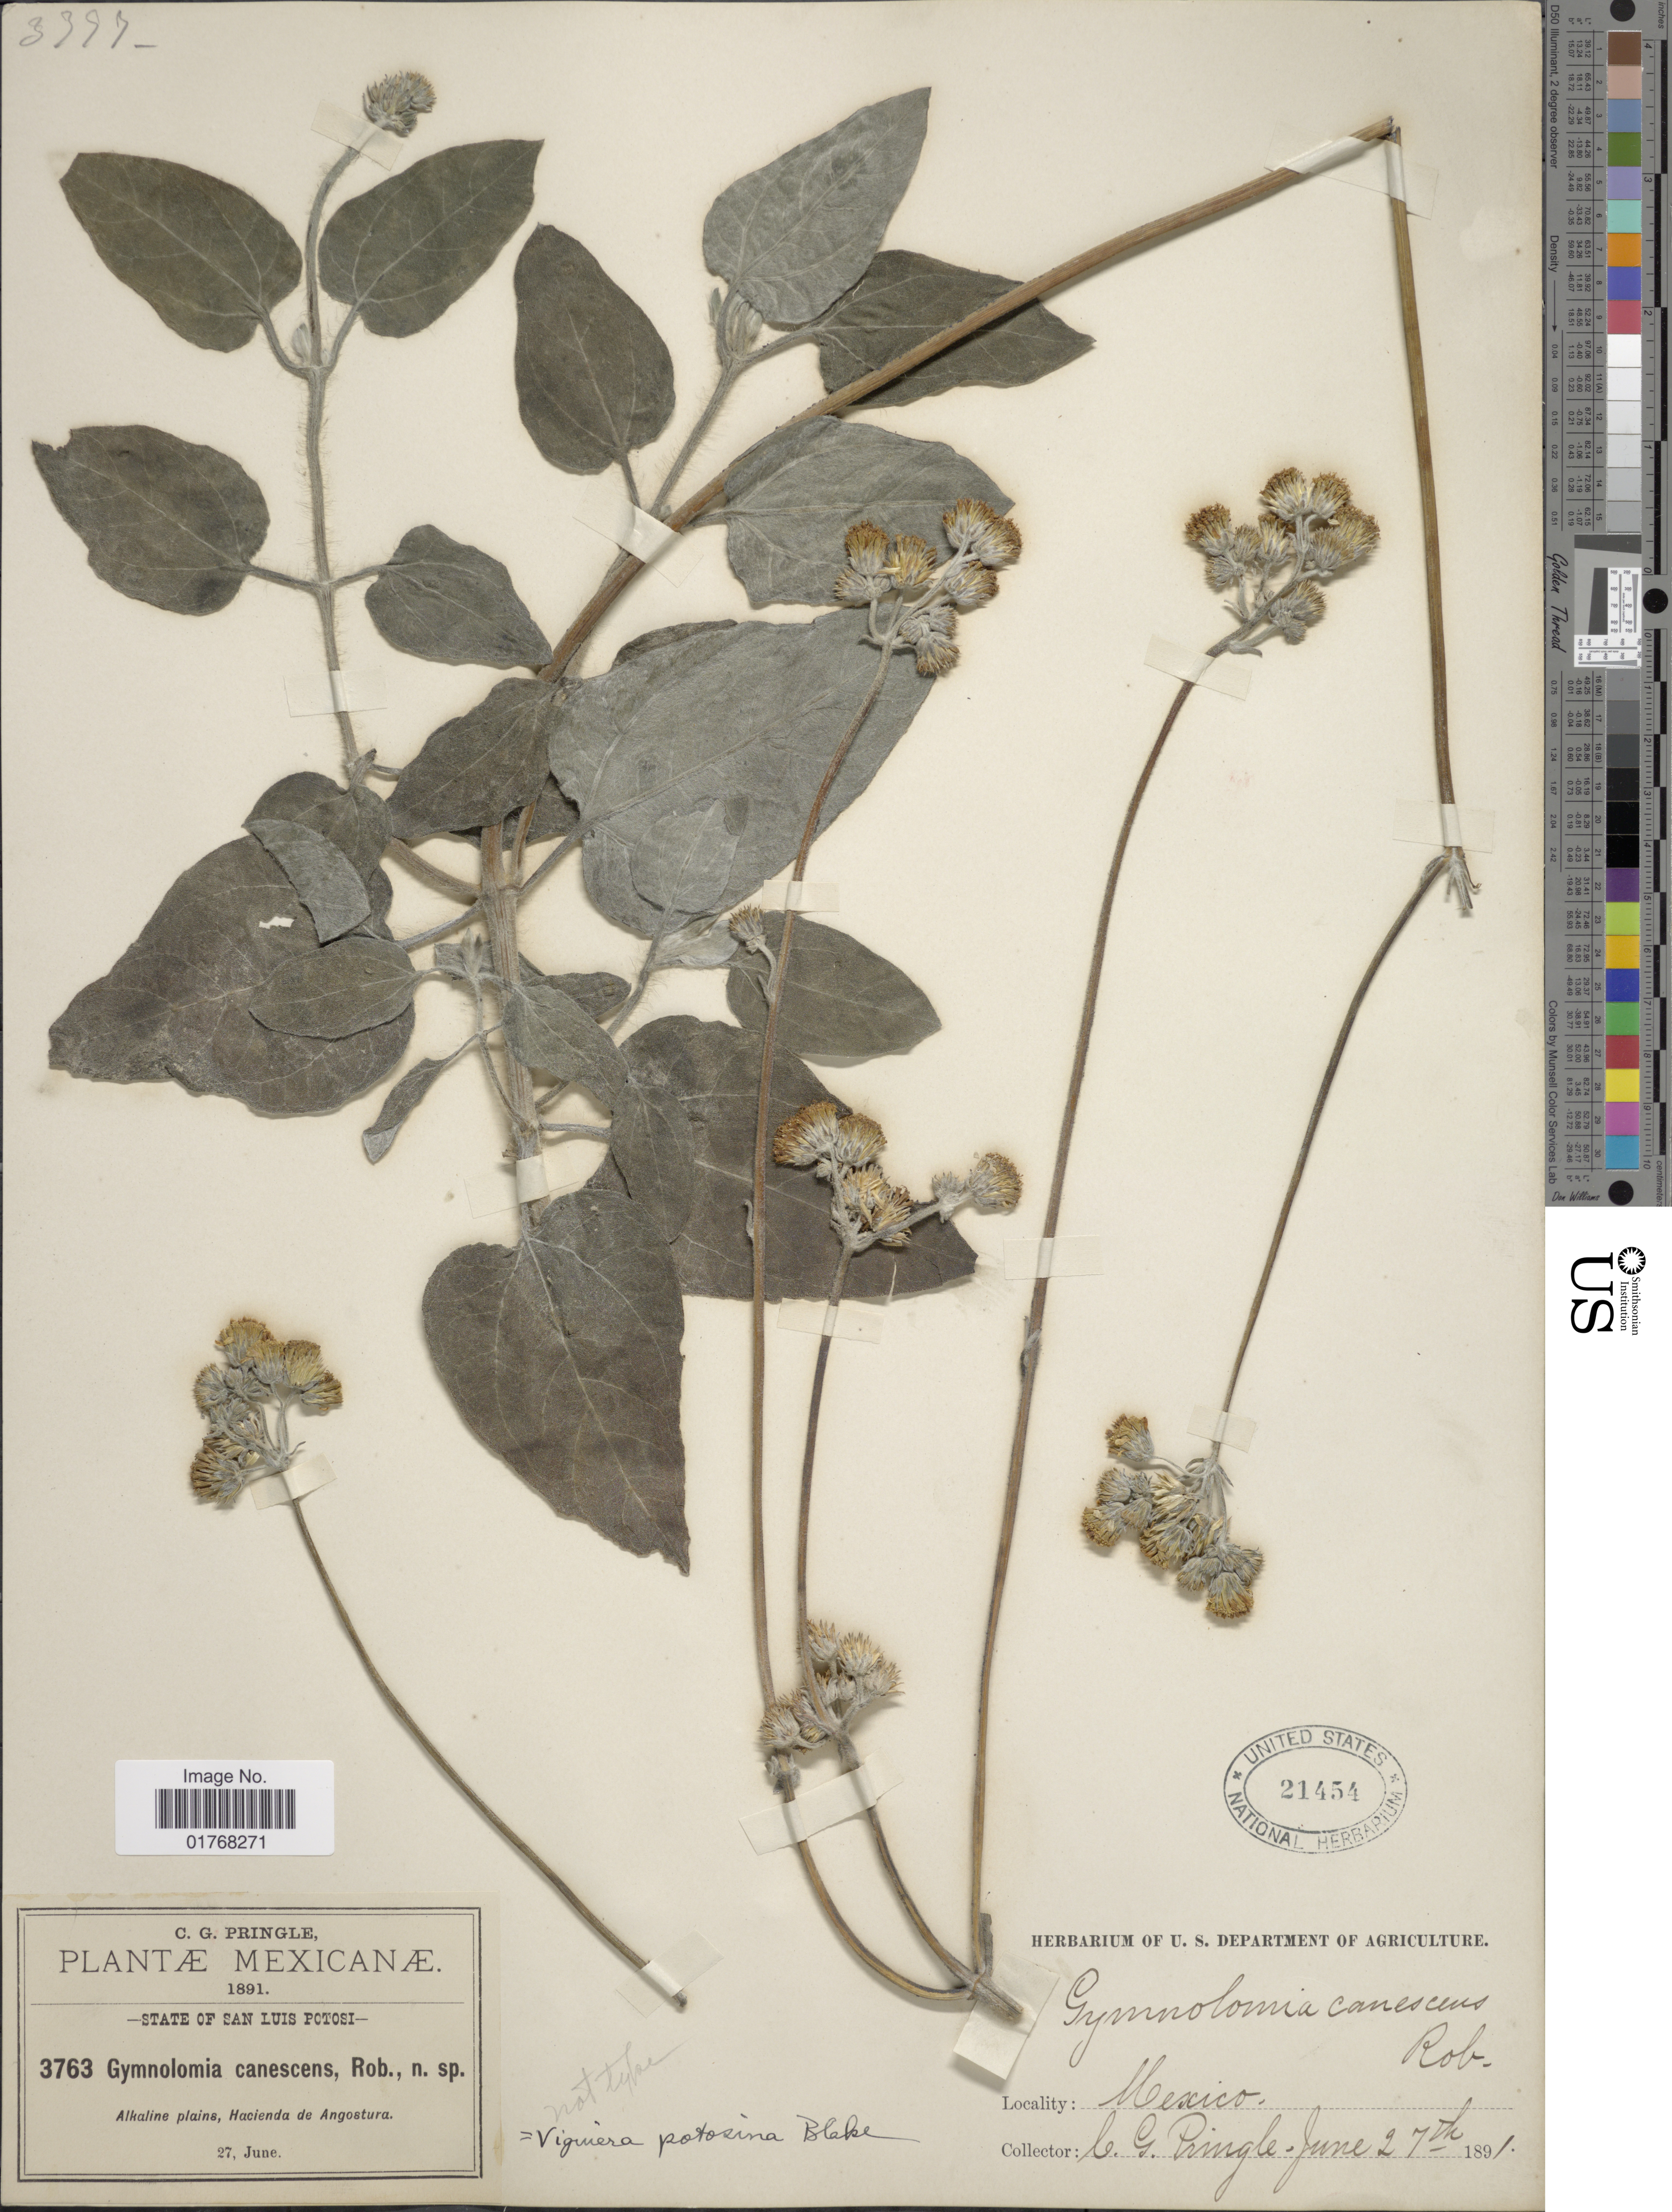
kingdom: Plantae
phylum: Tracheophyta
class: Magnoliopsida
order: Asterales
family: Asteraceae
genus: Viguiera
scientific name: Viguiera potosina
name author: S.F. Blake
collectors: C. G. Pringle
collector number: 3763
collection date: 1891-06-27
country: Mexico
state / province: San Luis Potosí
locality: Alkaline plains, Hacienda de Angostura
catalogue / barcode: US 21454